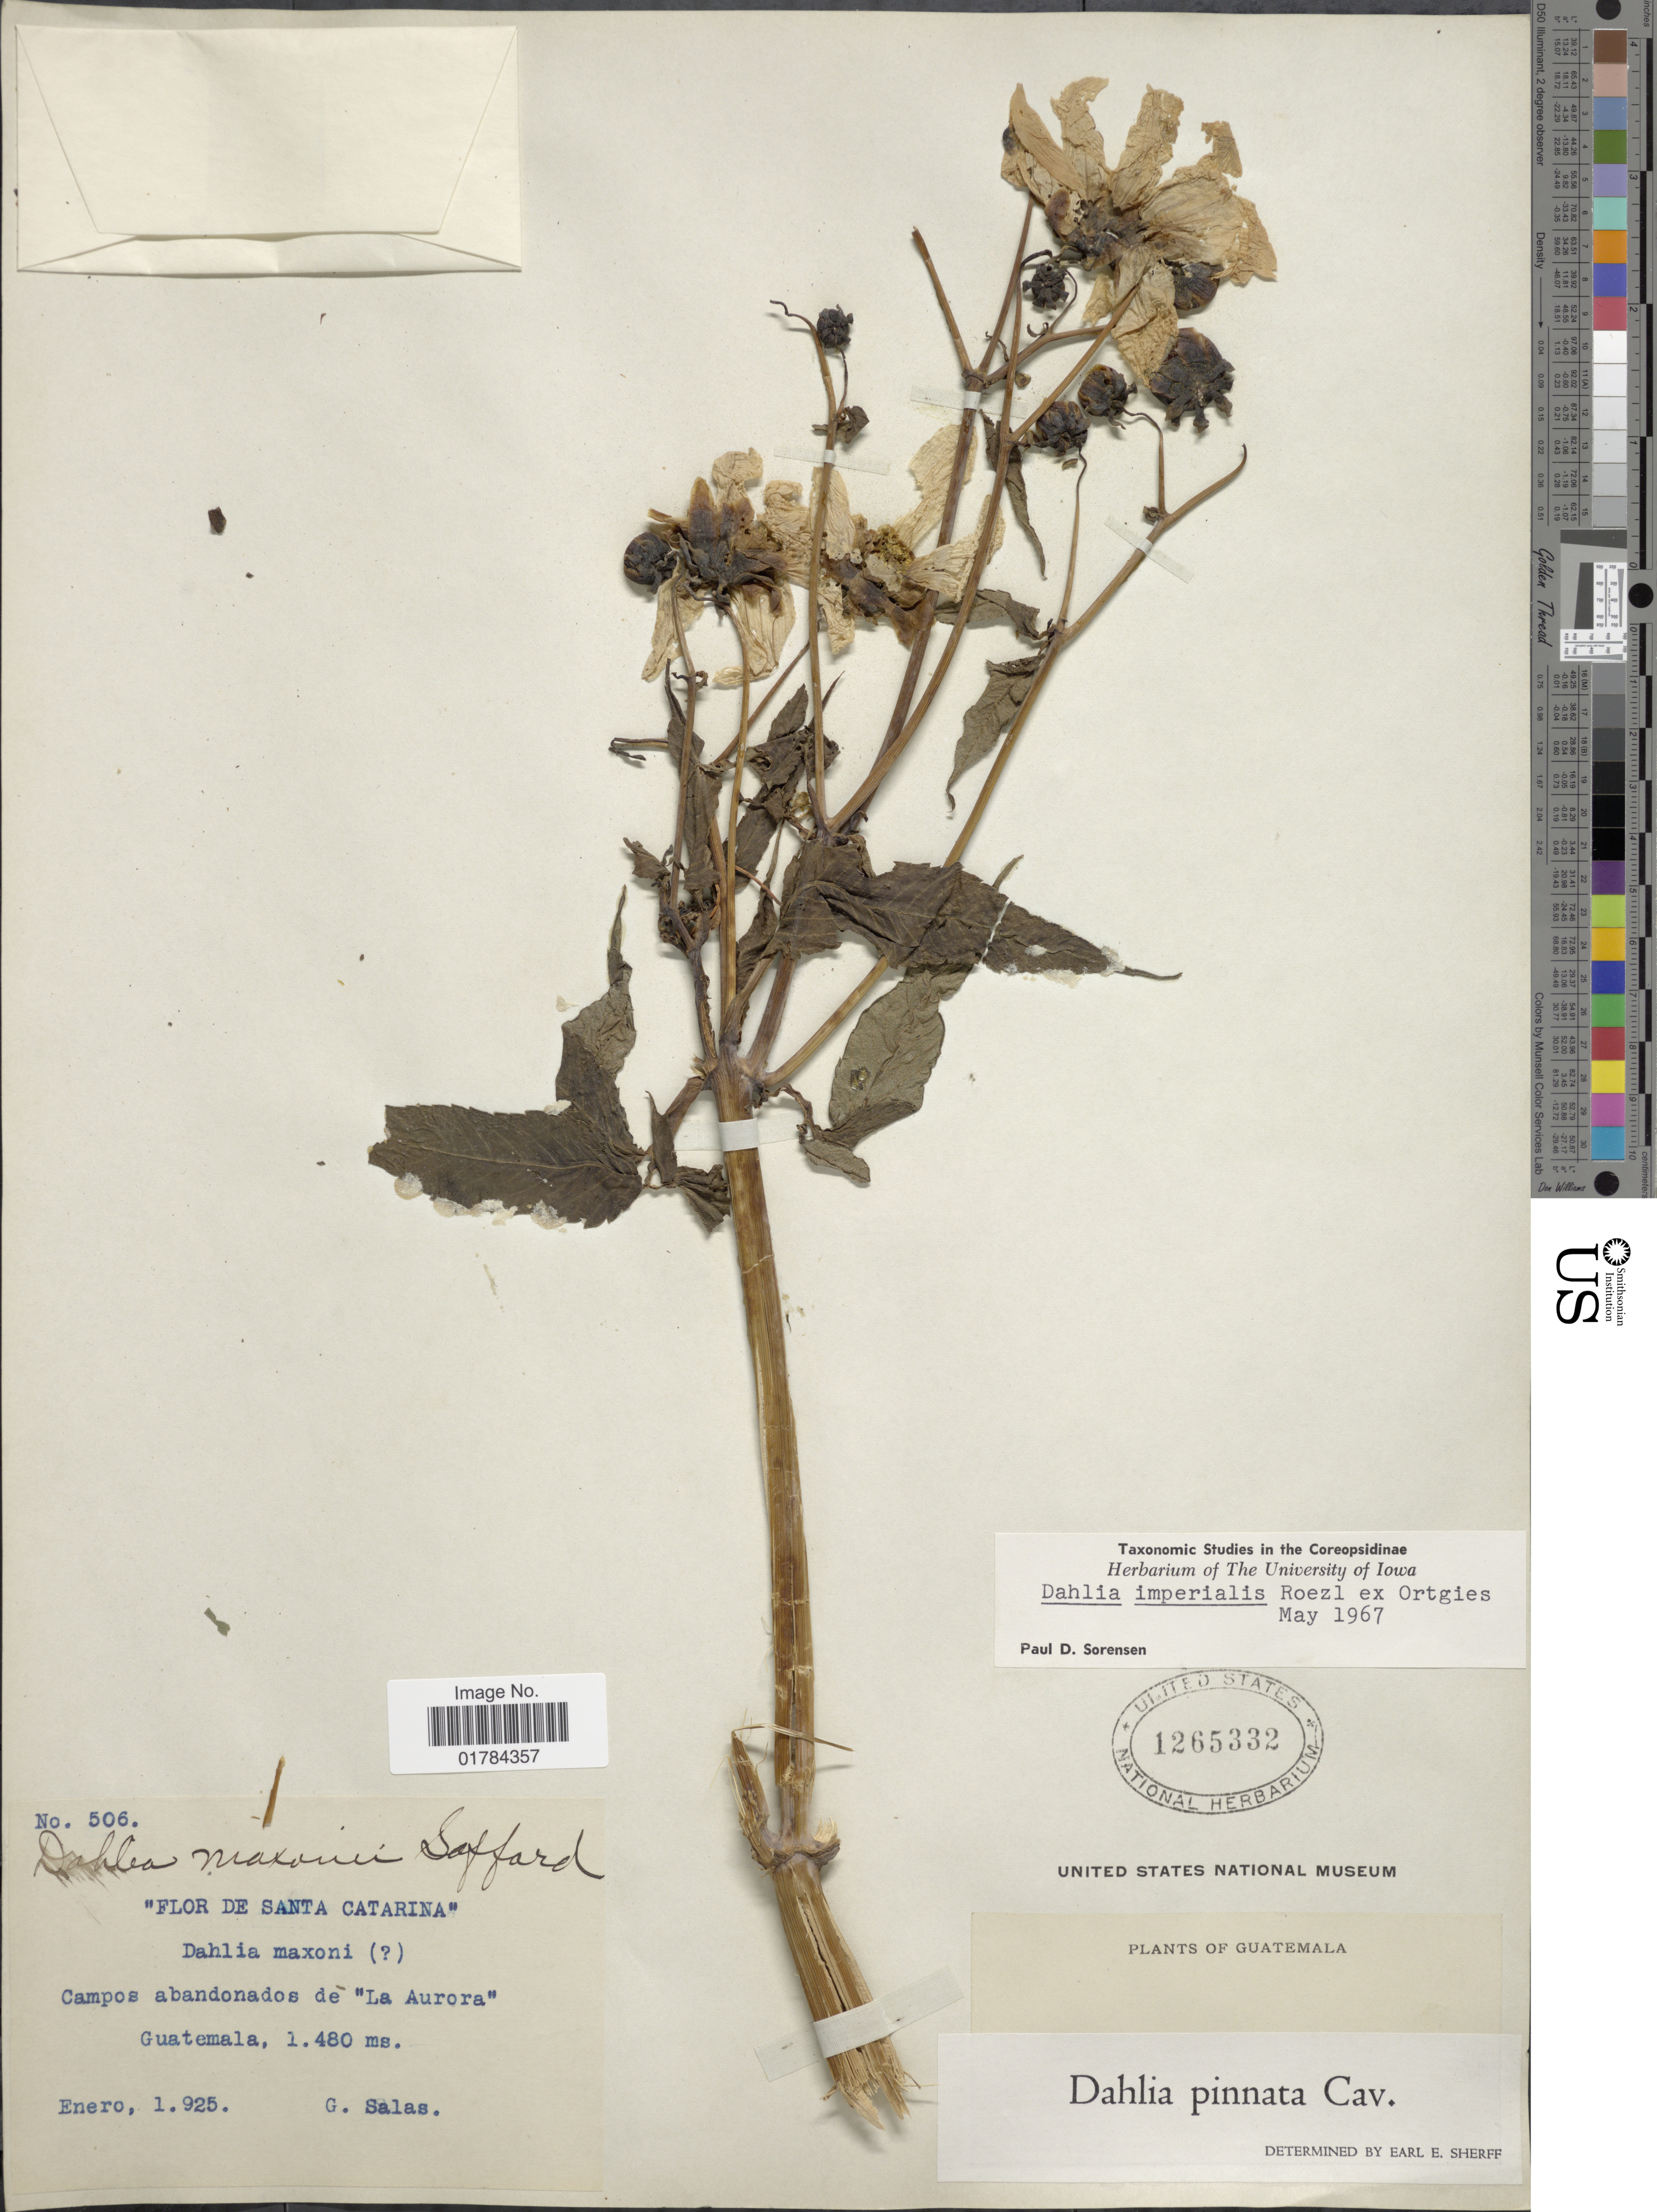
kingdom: Plantae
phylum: Tracheophyta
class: Magnoliopsida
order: Asterales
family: Asteraceae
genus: Dahlia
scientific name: Dahlia imperialis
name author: Roezl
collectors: G. Salas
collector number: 506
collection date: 1925-01-01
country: Guatemala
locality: Santa Catarina, Campos abandonados de "La Aurora"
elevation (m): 1480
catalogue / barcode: US 1265332